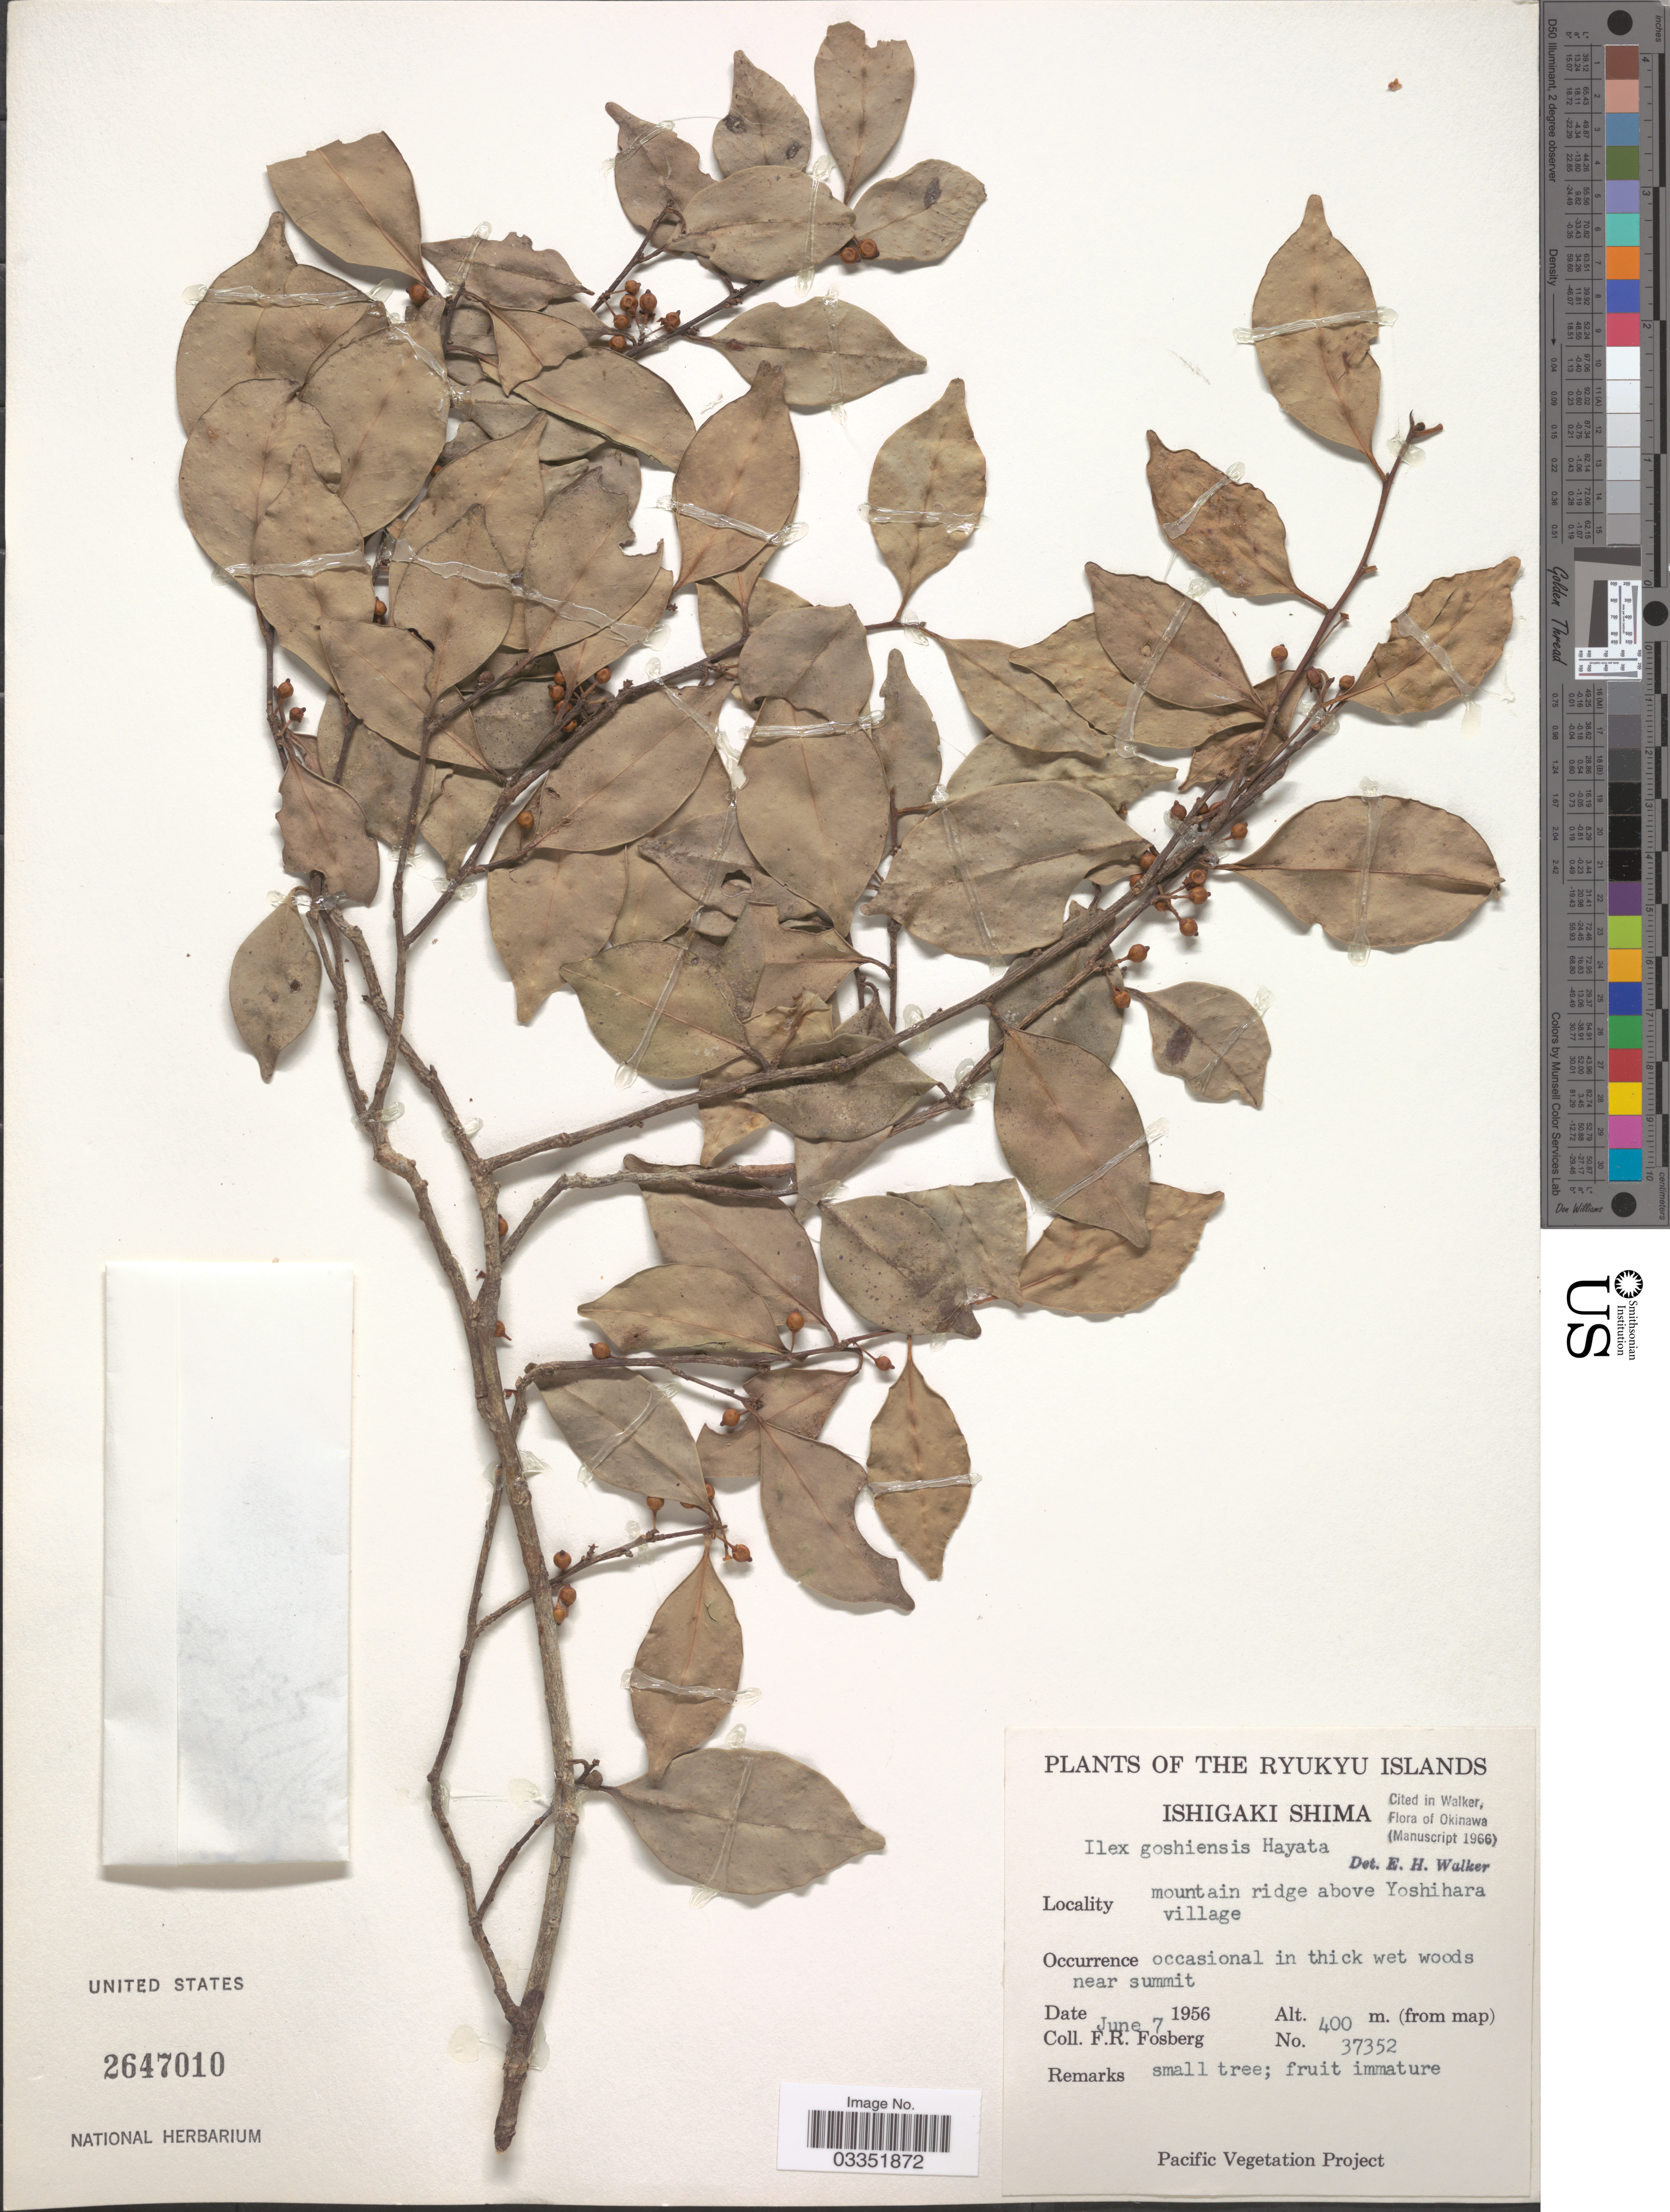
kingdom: Plantae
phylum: Tracheophyta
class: Magnoliopsida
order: Aquifoliales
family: Aquifoliaceae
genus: Ilex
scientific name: Ilex goshiensis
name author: Hayata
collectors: F. R. Fosberg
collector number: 37352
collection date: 1956-06-07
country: Japan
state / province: Okinawa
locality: The Ryukyu Islands. Ishigaki Shima. Mountain ridge above Yoshihara village.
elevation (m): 400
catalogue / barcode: US 2647010